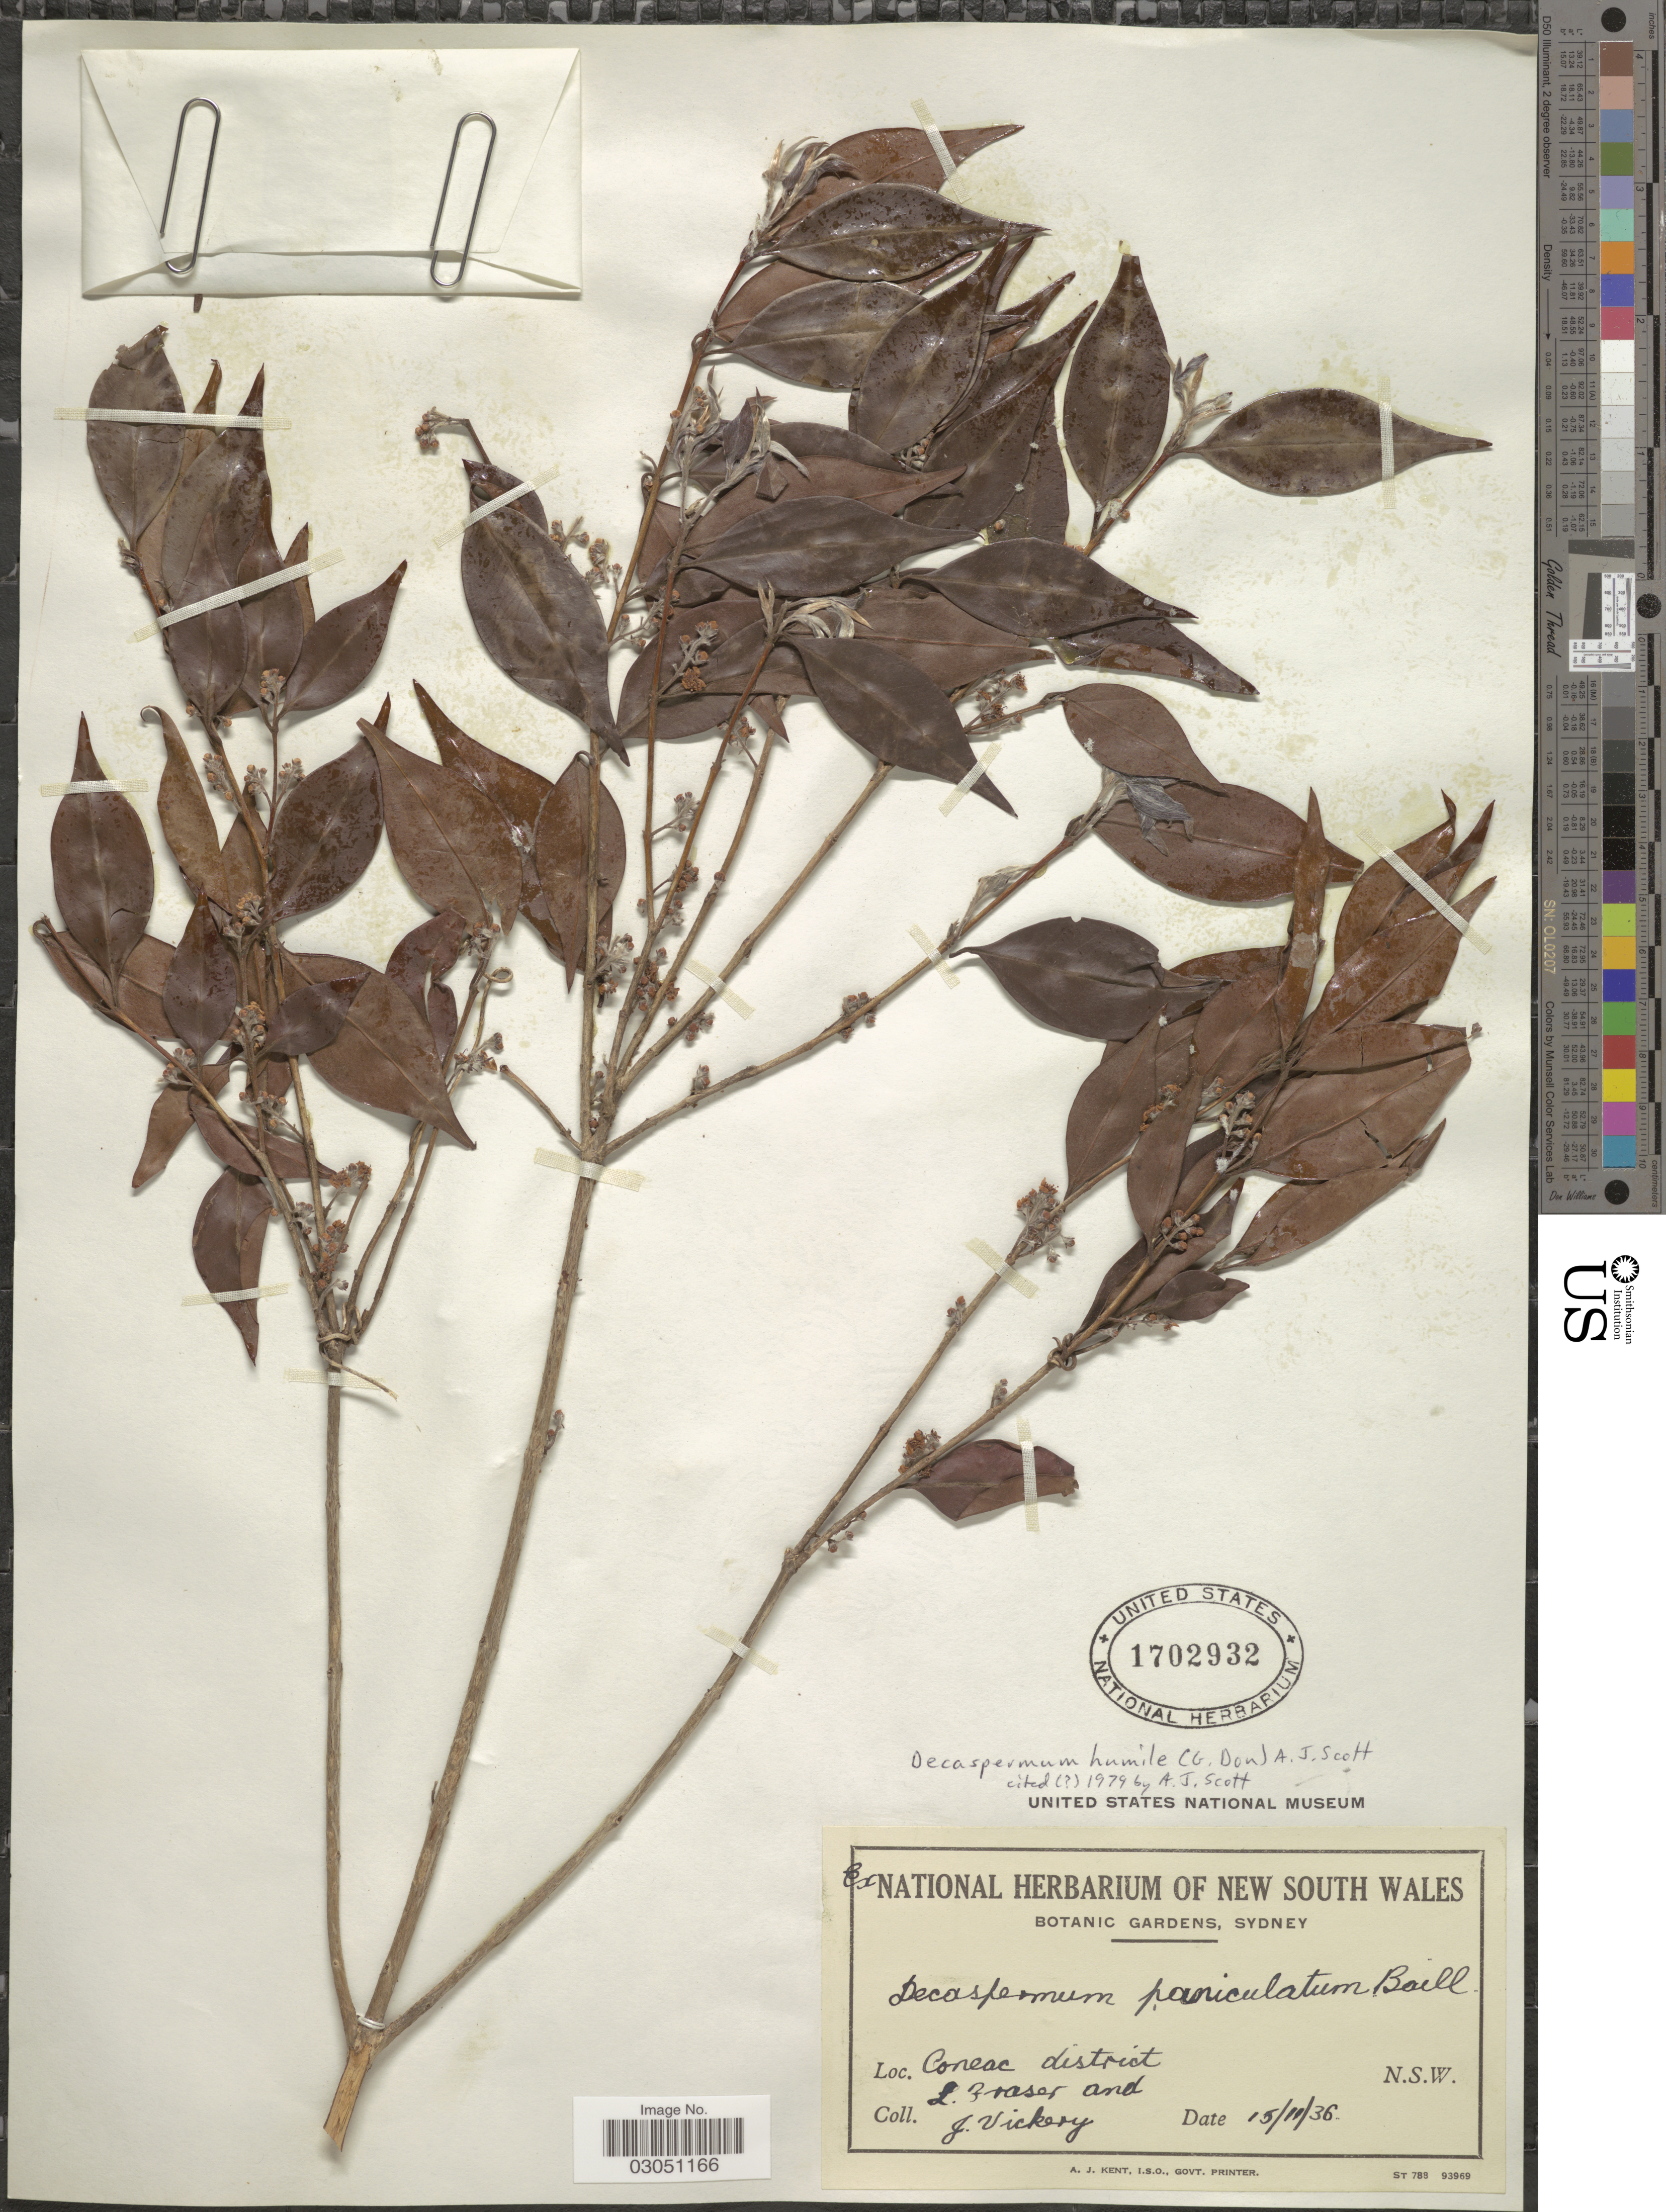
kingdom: Plantae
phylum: Tracheophyta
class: Magnoliopsida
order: Myrtales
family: Myrtaceae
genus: Decaspermum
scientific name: Decaspermum humile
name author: (Sweet ex G. Don) A.J. Scott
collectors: L. Fraser & J. Vickery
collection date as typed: Transcribed d/m/y: 15/11/36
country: Australia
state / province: New South Wales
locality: Coneac district. N. S. W.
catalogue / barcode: US 1702932